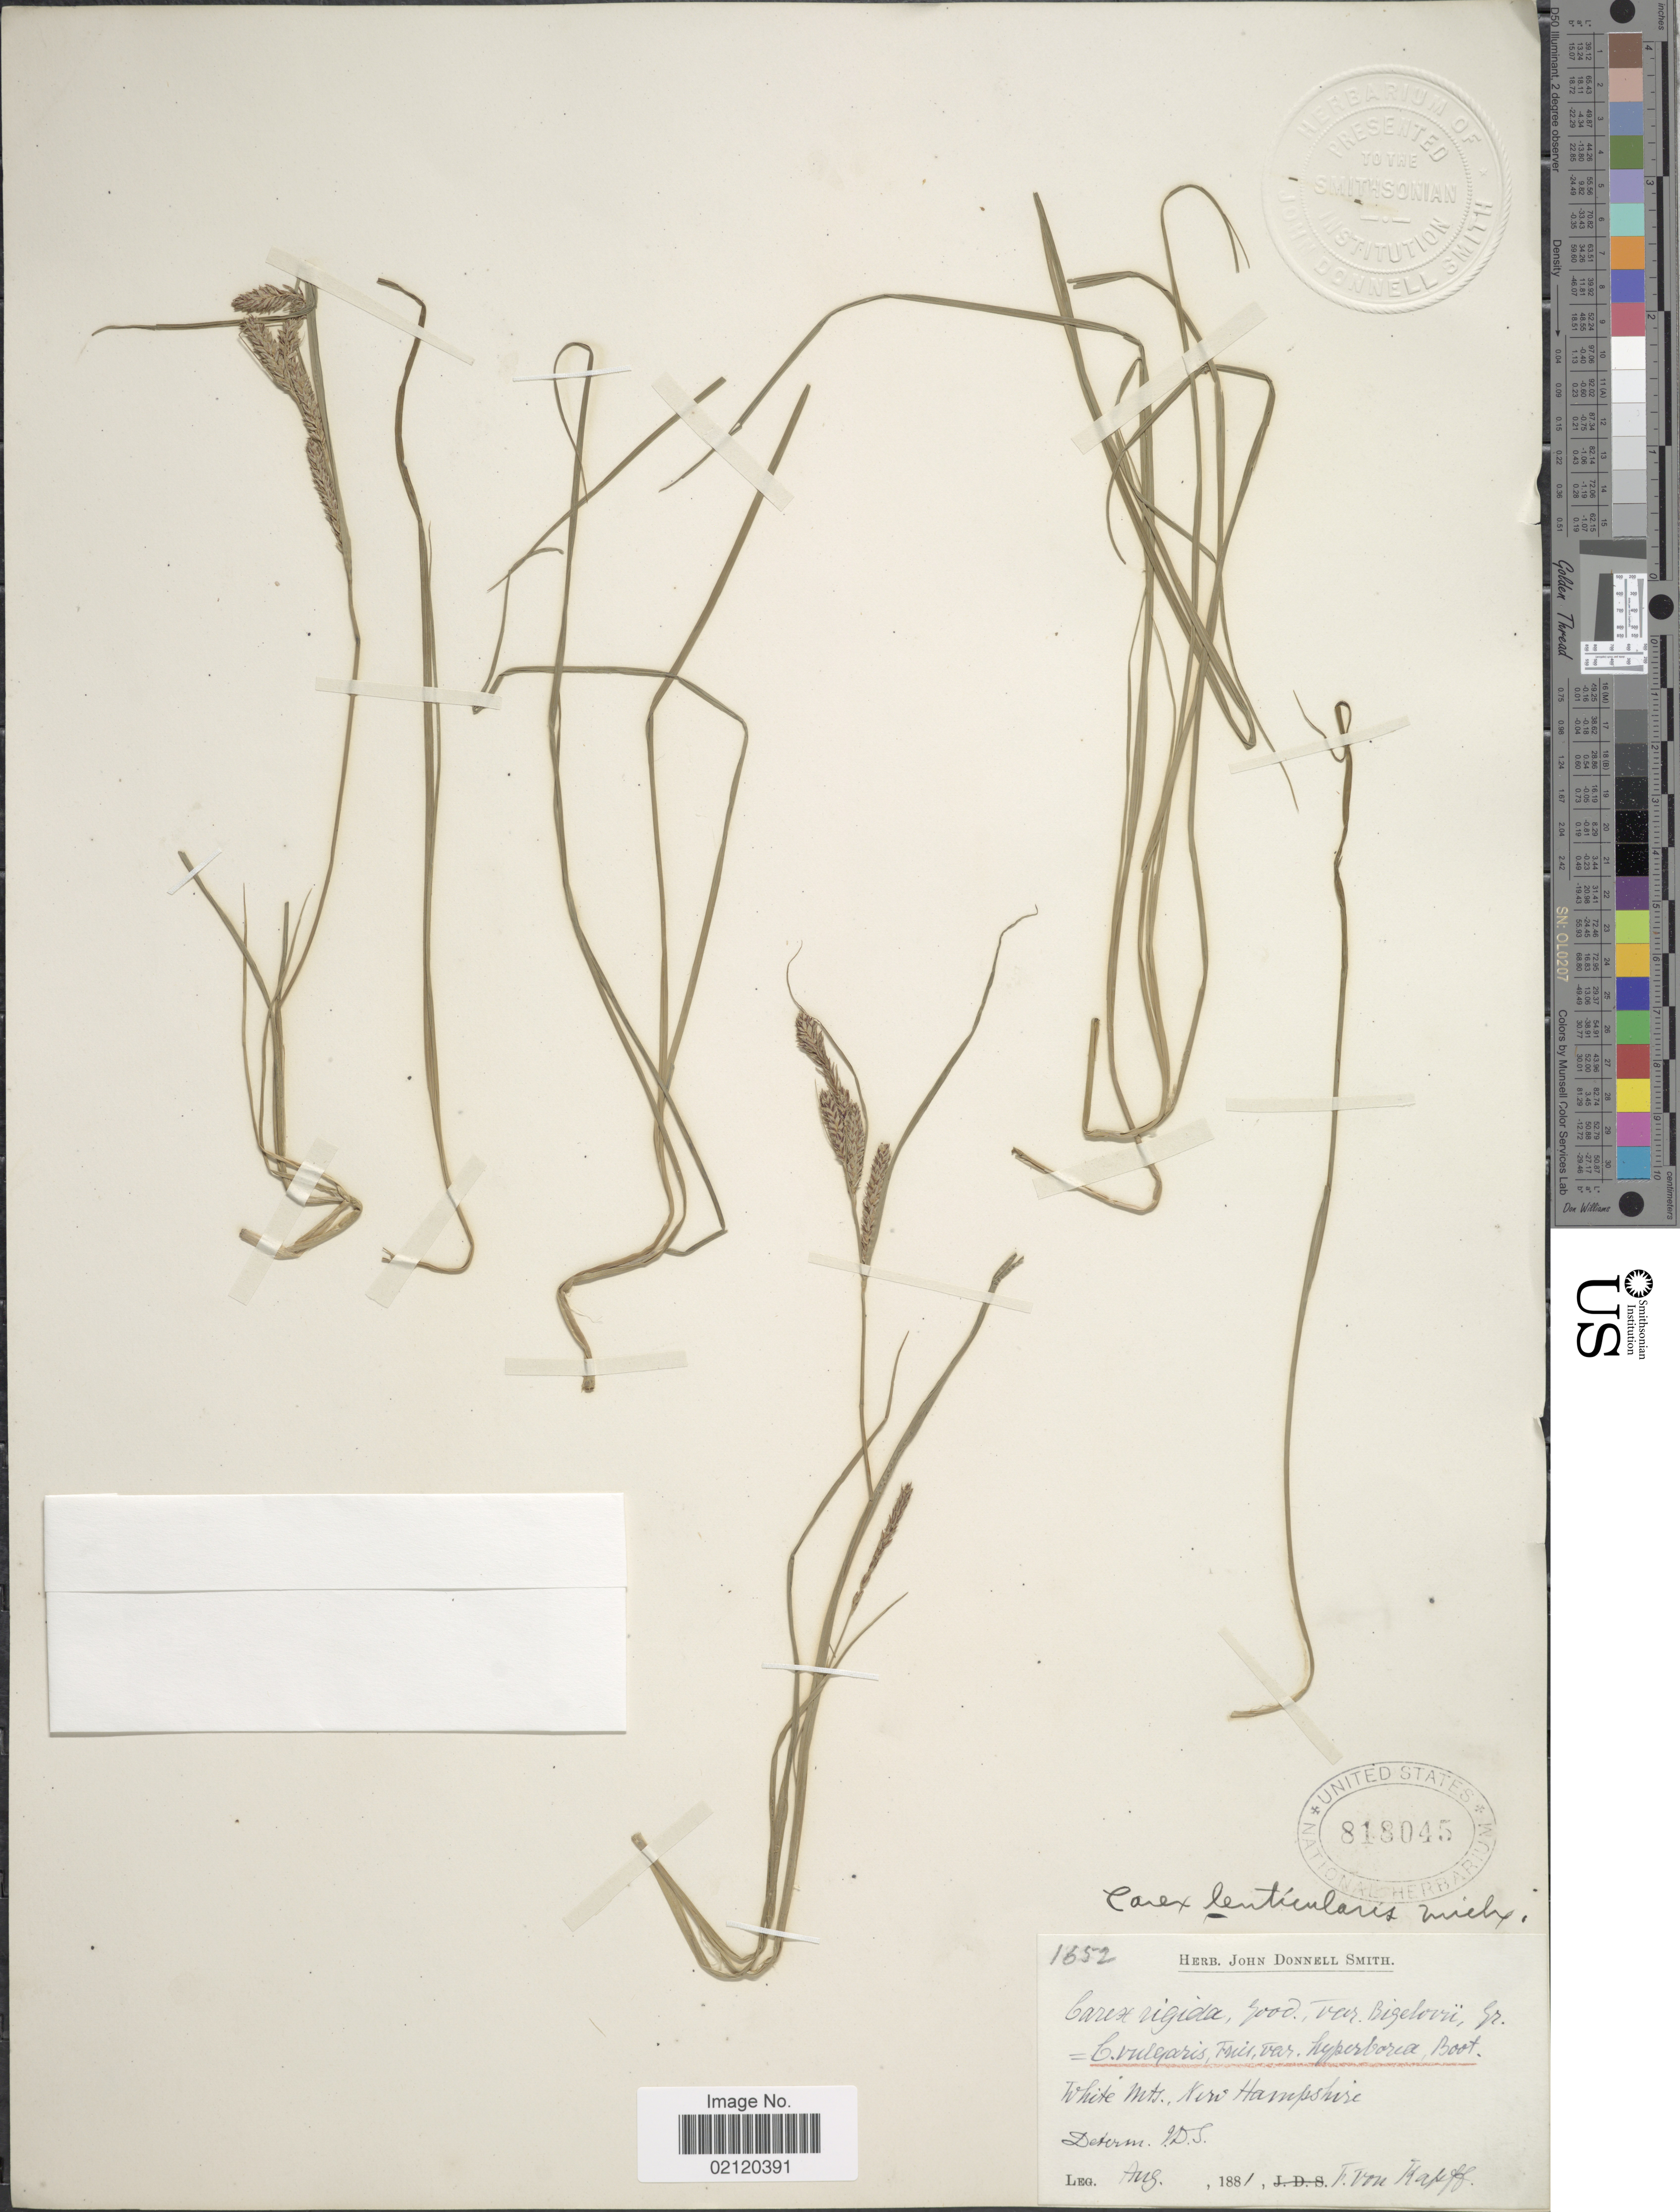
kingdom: Plantae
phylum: Tracheophyta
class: Liliopsida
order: Poales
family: Cyperaceae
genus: Carex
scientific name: Carex lenticularis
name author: Michx.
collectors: F. von Kapff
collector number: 1652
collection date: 1881-08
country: United States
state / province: New Hampshire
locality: White Mts.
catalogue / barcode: US 818045